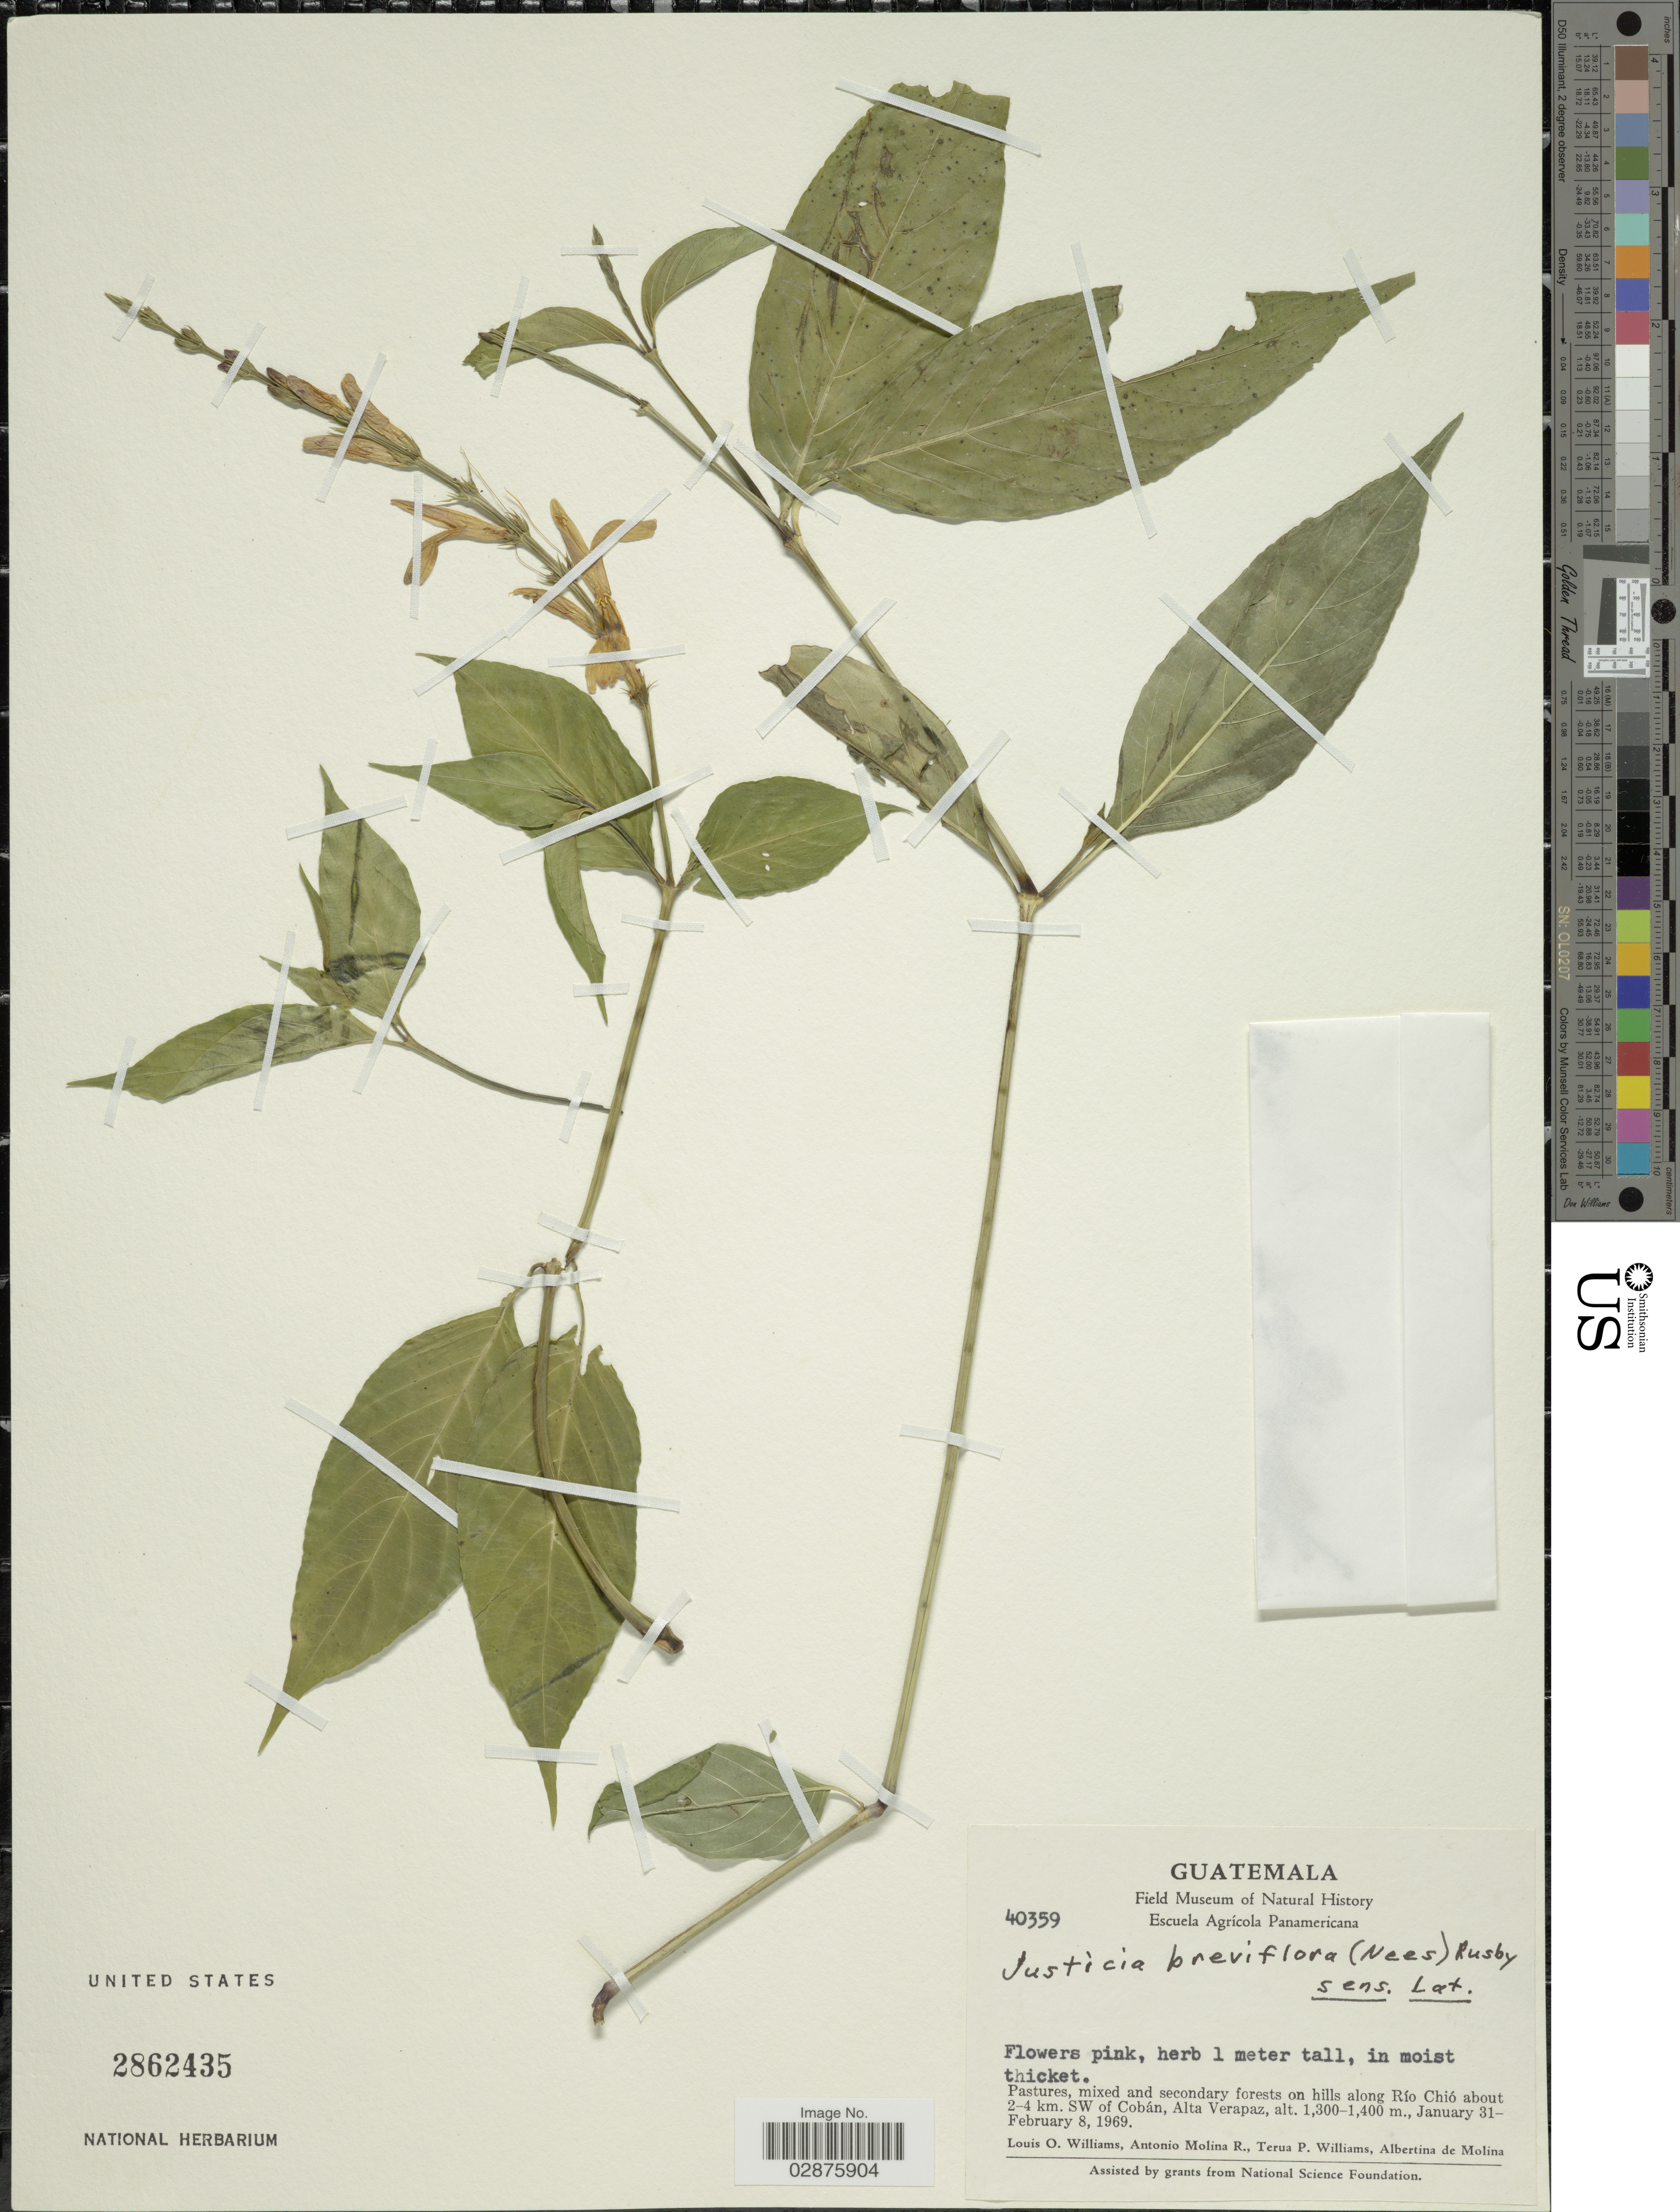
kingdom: Plantae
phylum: Tracheophyta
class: Magnoliopsida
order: Lamiales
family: Acanthaceae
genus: Justicia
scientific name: Justicia breviflora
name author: (Nees) Rusby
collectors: L. O. Williams, A. Molina R., T. Williams & A. R. Molina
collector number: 40359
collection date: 1969-01-31/1969-02-08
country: Guatemala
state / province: Alta Verapaz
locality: Pastures, mixed and secondary forests on hills along Río Chió about 2-4 km. SW of Cobán.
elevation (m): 1300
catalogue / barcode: US 2862435